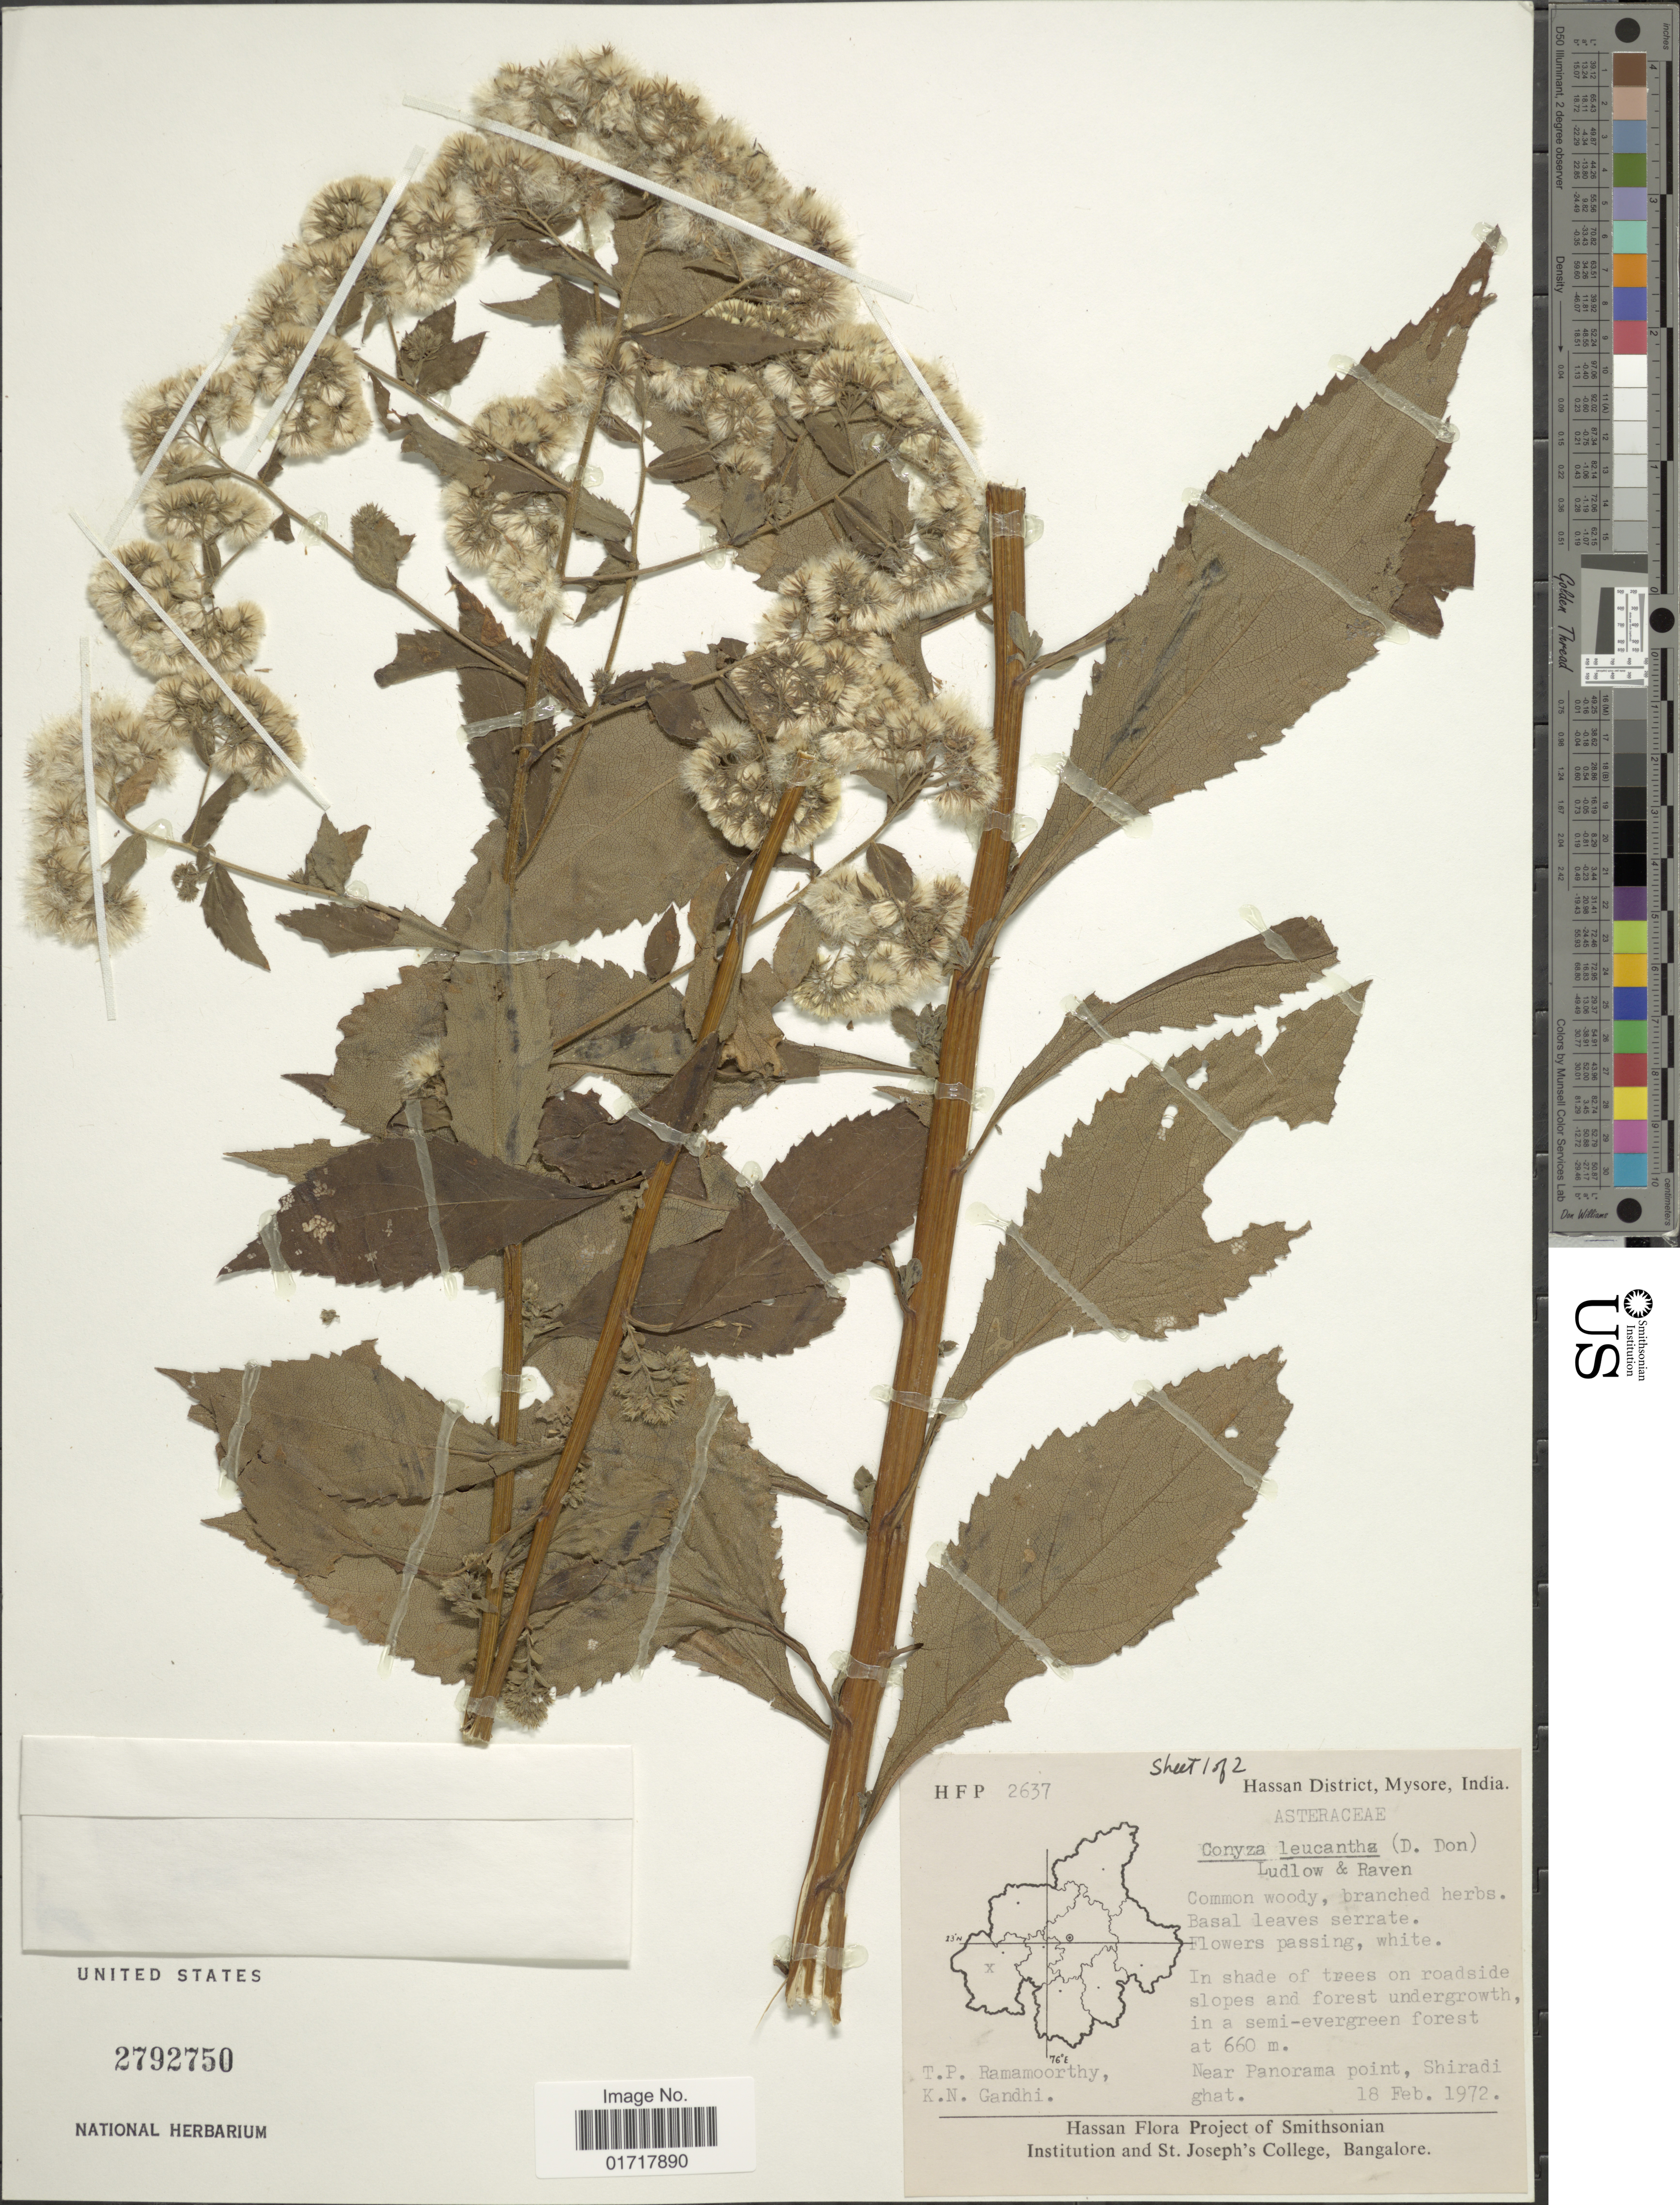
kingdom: Plantae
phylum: Tracheophyta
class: Magnoliopsida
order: Asterales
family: Asteraceae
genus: Conyza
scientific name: Conyza leucantha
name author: (D. Don) Ludlow & P.H. Raven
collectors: T. P. Ramamoorthy & K. N. Gandhi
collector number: HFP-2637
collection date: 1972-02-18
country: India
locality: Hassan District, Mysore, India. Near Panorama Point, Shiradi Ghat.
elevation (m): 660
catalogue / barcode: US 2792750